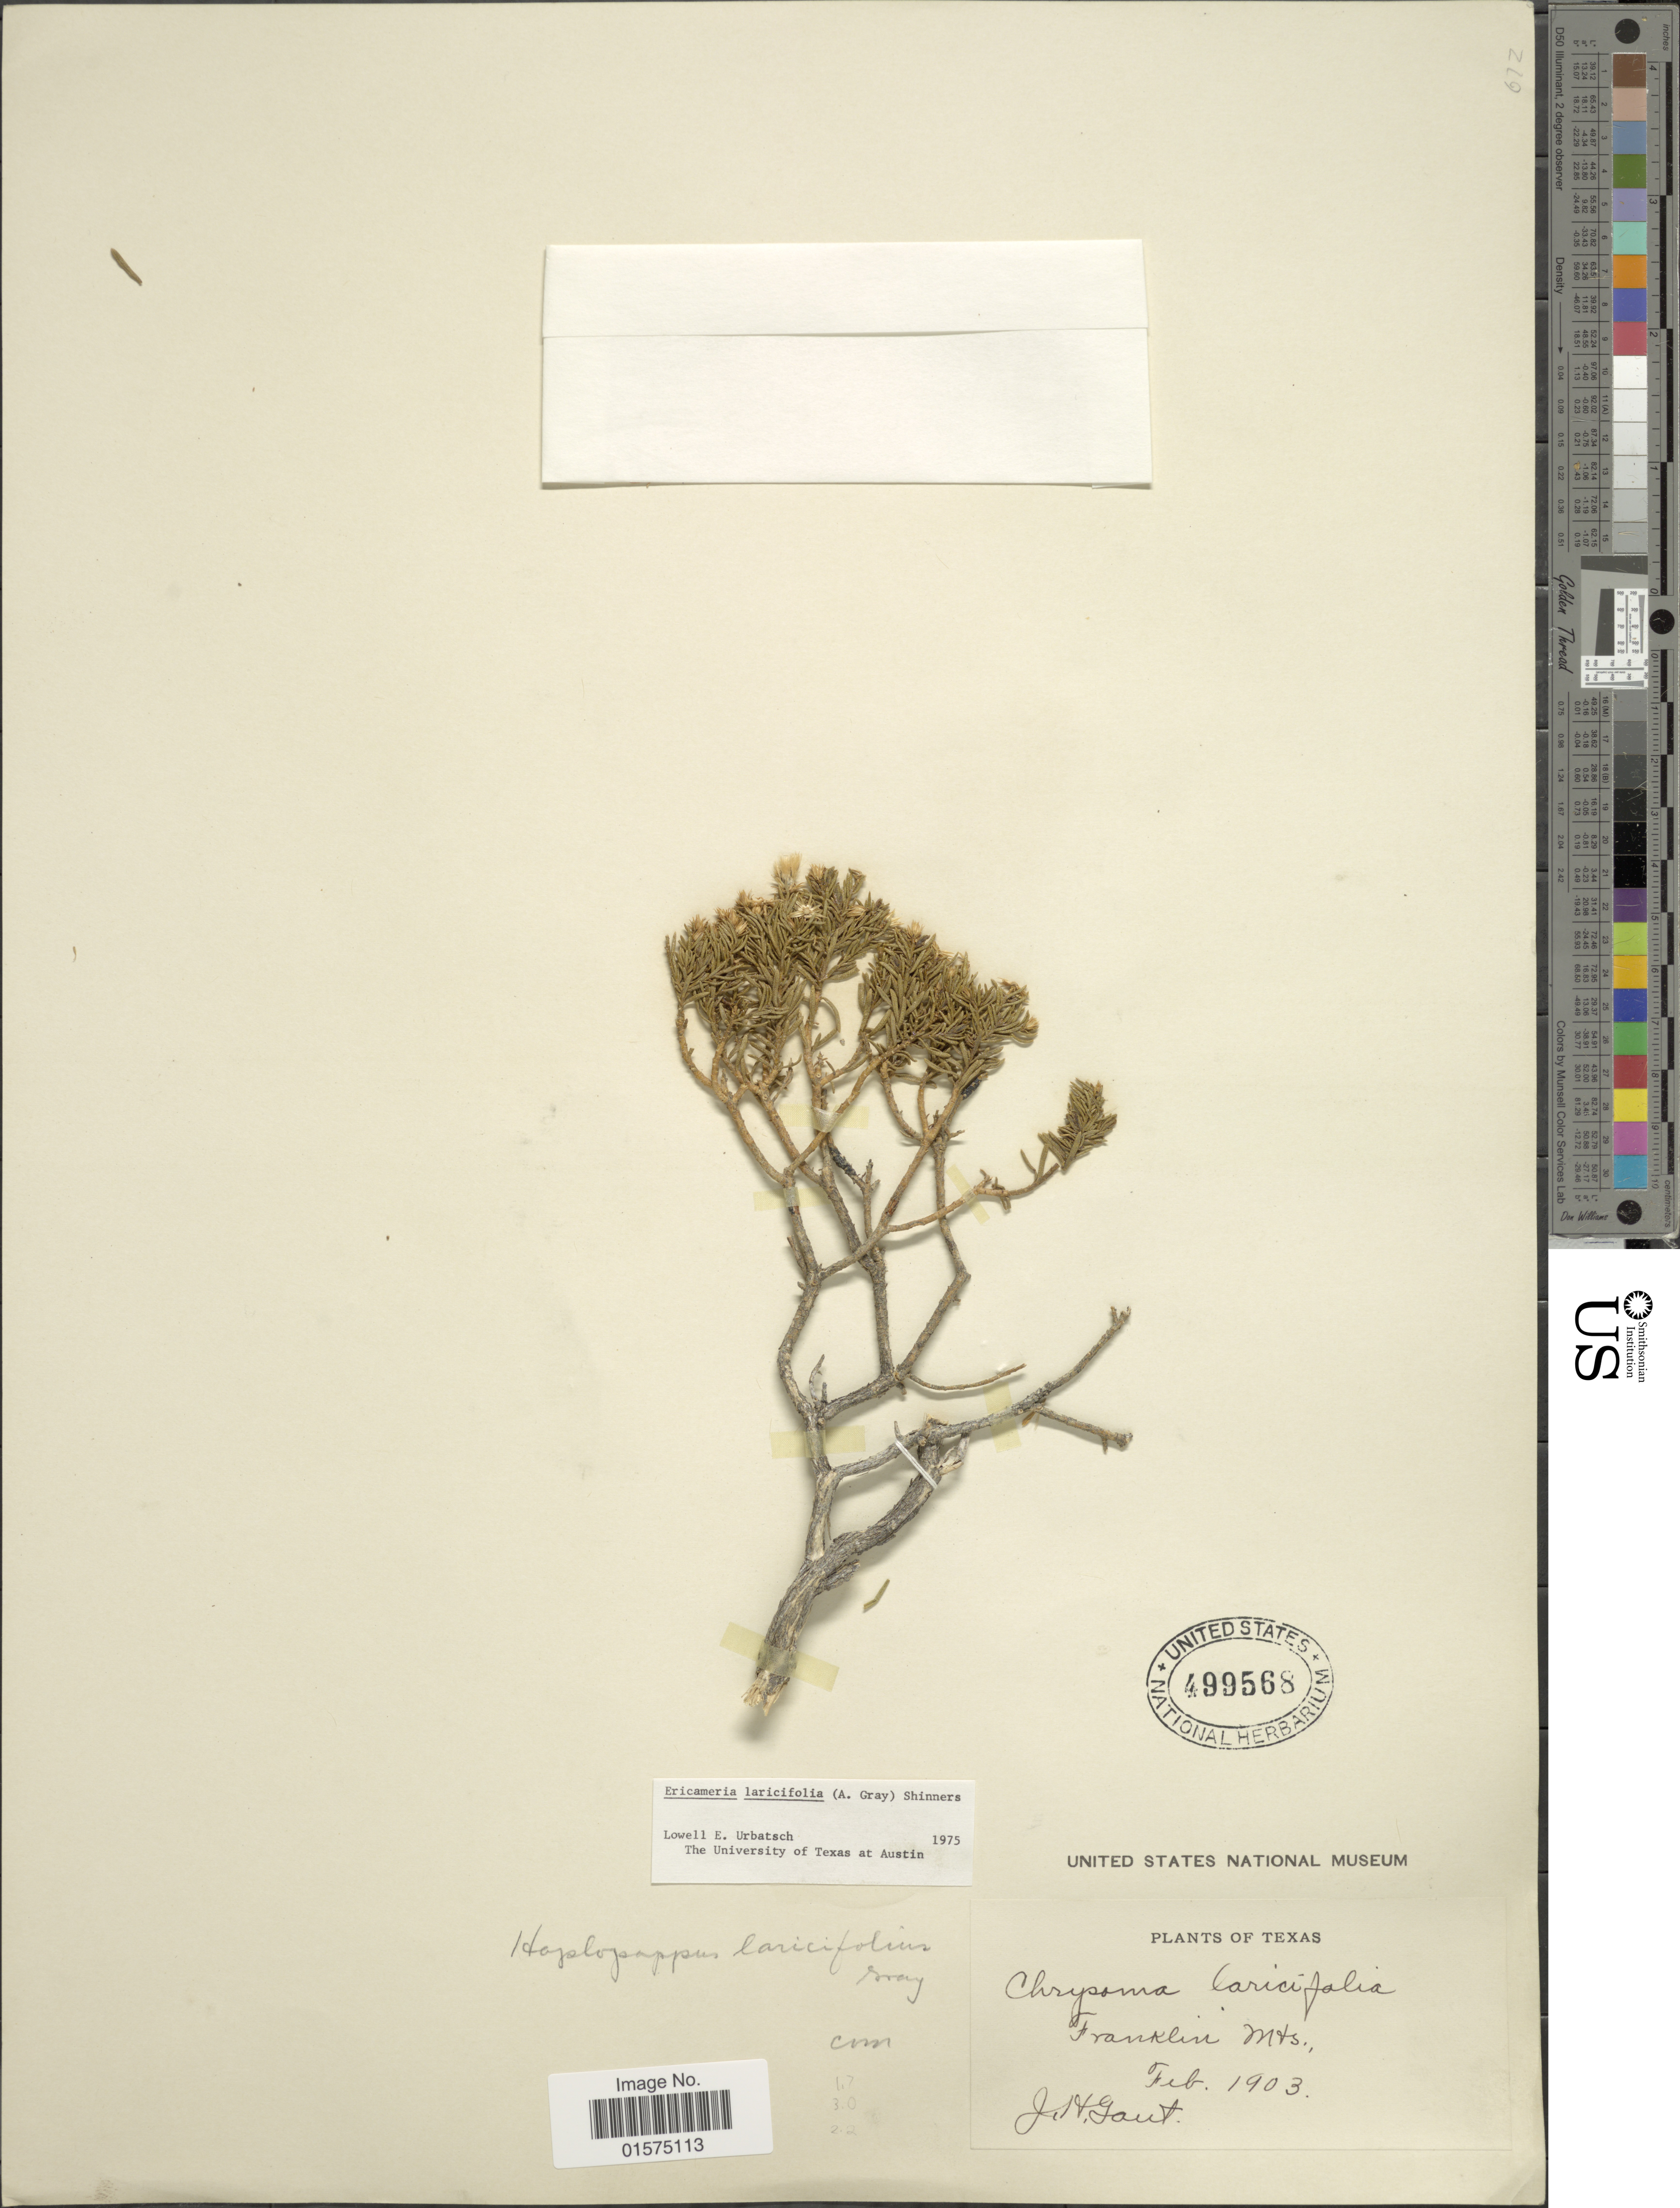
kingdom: Plantae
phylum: Tracheophyta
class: Magnoliopsida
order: Asterales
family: Asteraceae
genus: Ericameria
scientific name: Ericameria laricifolia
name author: (A. Gray) Shinners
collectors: J. Gant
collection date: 1903-02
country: United States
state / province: Texas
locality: Franklin Mts.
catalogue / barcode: US 499568